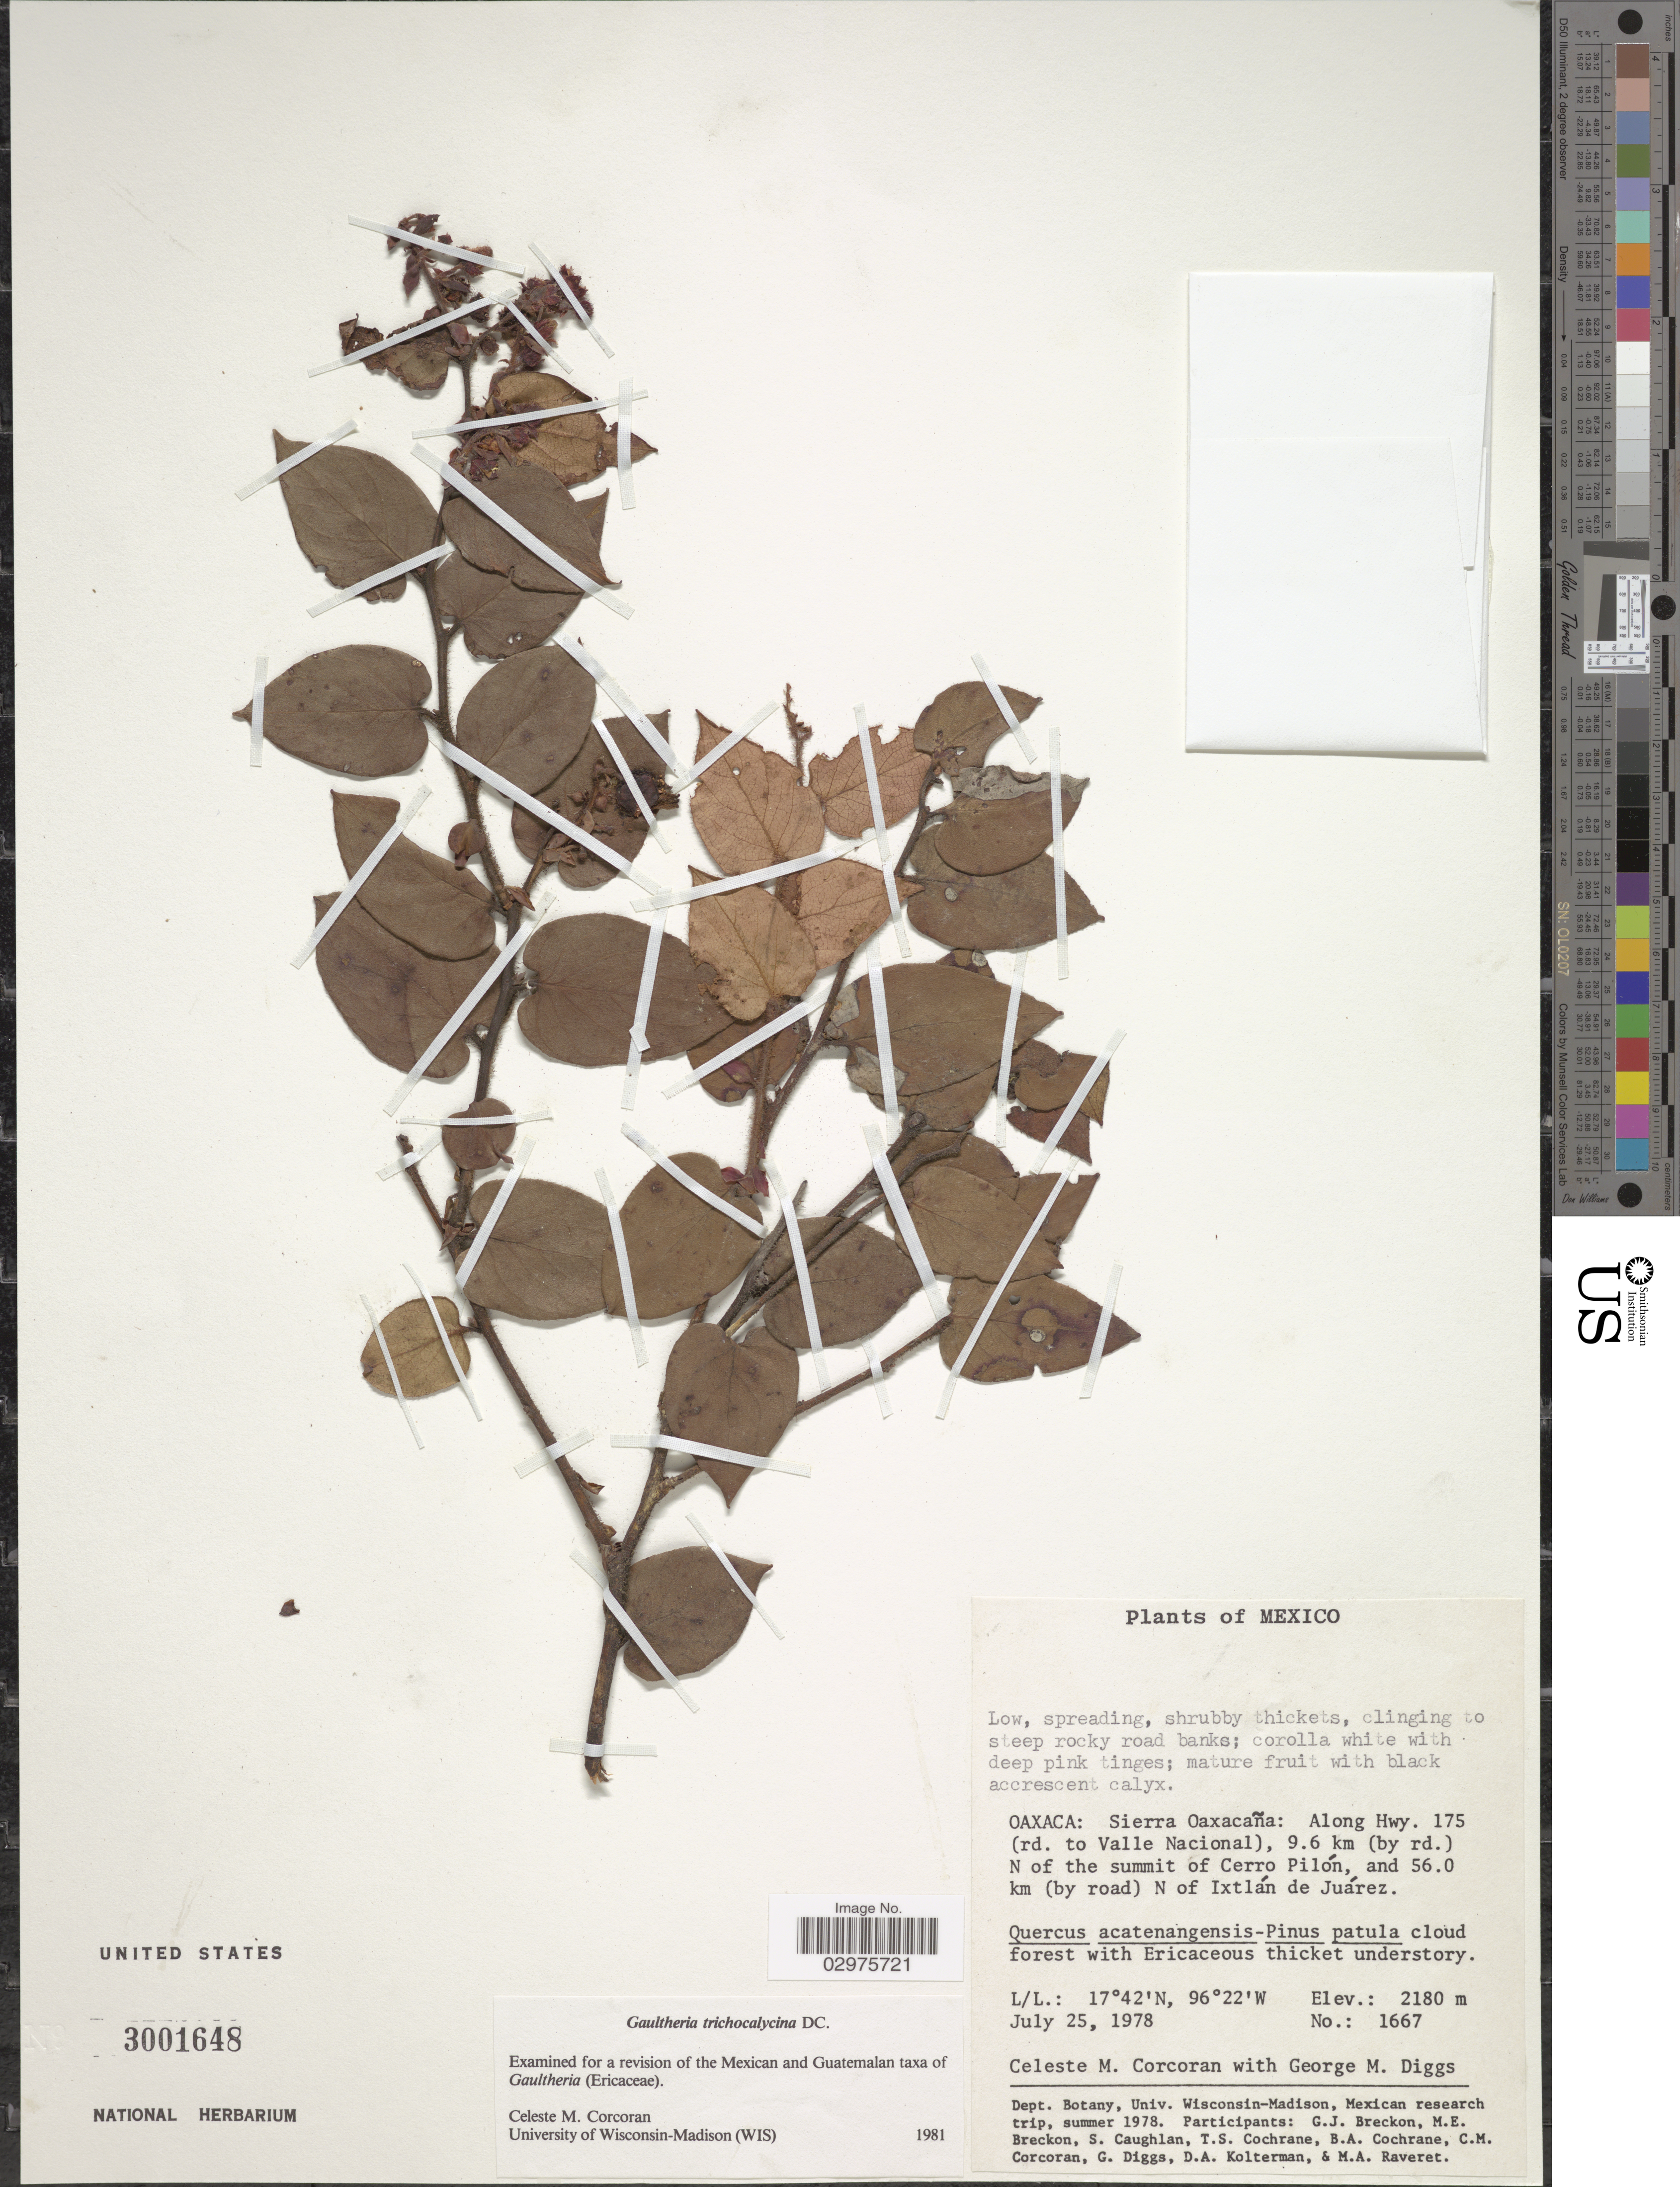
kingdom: Plantae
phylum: Tracheophyta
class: Magnoliopsida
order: Ericales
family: Ericaceae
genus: Gaultheria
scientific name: Gaultheria trichocalycina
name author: DC.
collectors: C. Corcoran, G. Diggs, G. Breckon, M. E. Breckon & et al.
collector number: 1667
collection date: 1978-07-25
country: Mexico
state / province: Oaxaca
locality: Sierra Oaxacaña: Along Hwy. 175 (rd. to Valle Nacional), 9.6 km (by rd.) N of the summit of Cerro Pilón, and 56.0 km (by road) N of Ixtlán de Juárez.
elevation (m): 2180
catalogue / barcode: US 3001648